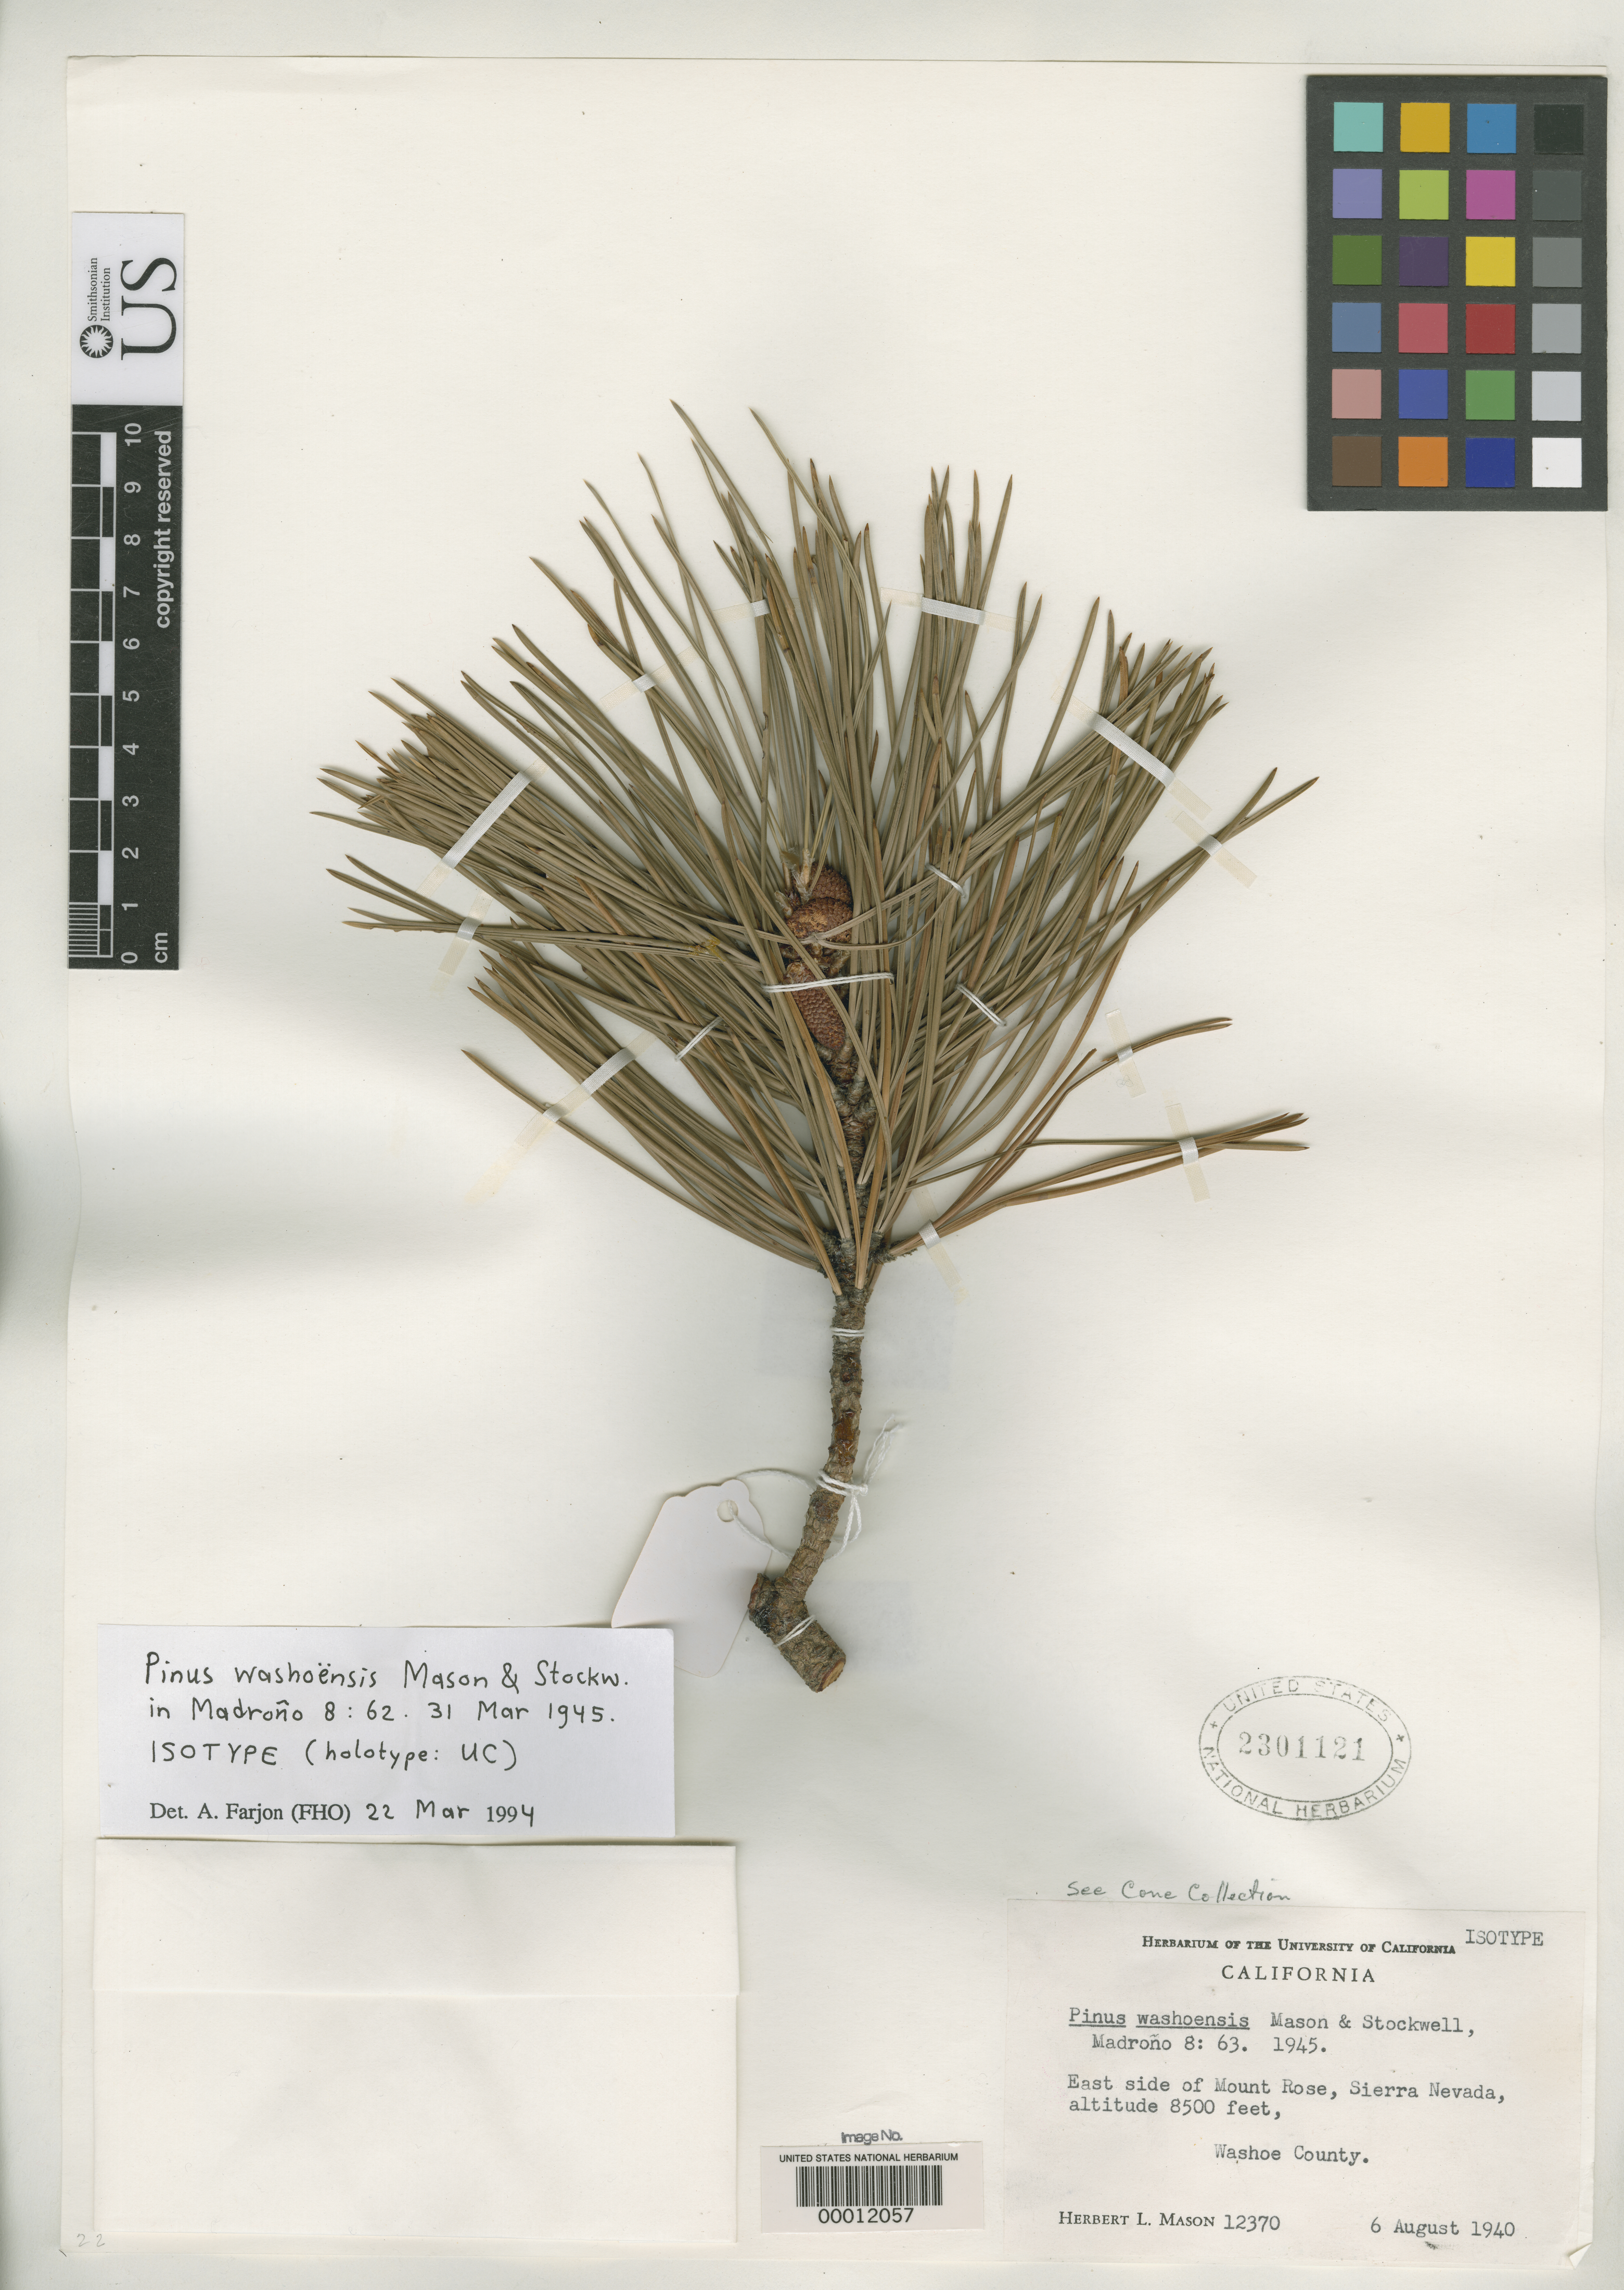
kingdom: Plantae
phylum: Tracheophyta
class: Pinopsida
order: Pinales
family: Pinaceae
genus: Pinus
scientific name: Pinus washoensis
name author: H. Mason & Stockw.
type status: Isotype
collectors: H. L. Mason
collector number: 12370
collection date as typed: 06 Aug 1940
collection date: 1940-08-06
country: United States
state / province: Nevada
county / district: Washoe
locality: E side of Mount Rose, Sierra Nevada.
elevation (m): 2591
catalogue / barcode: US 2301121